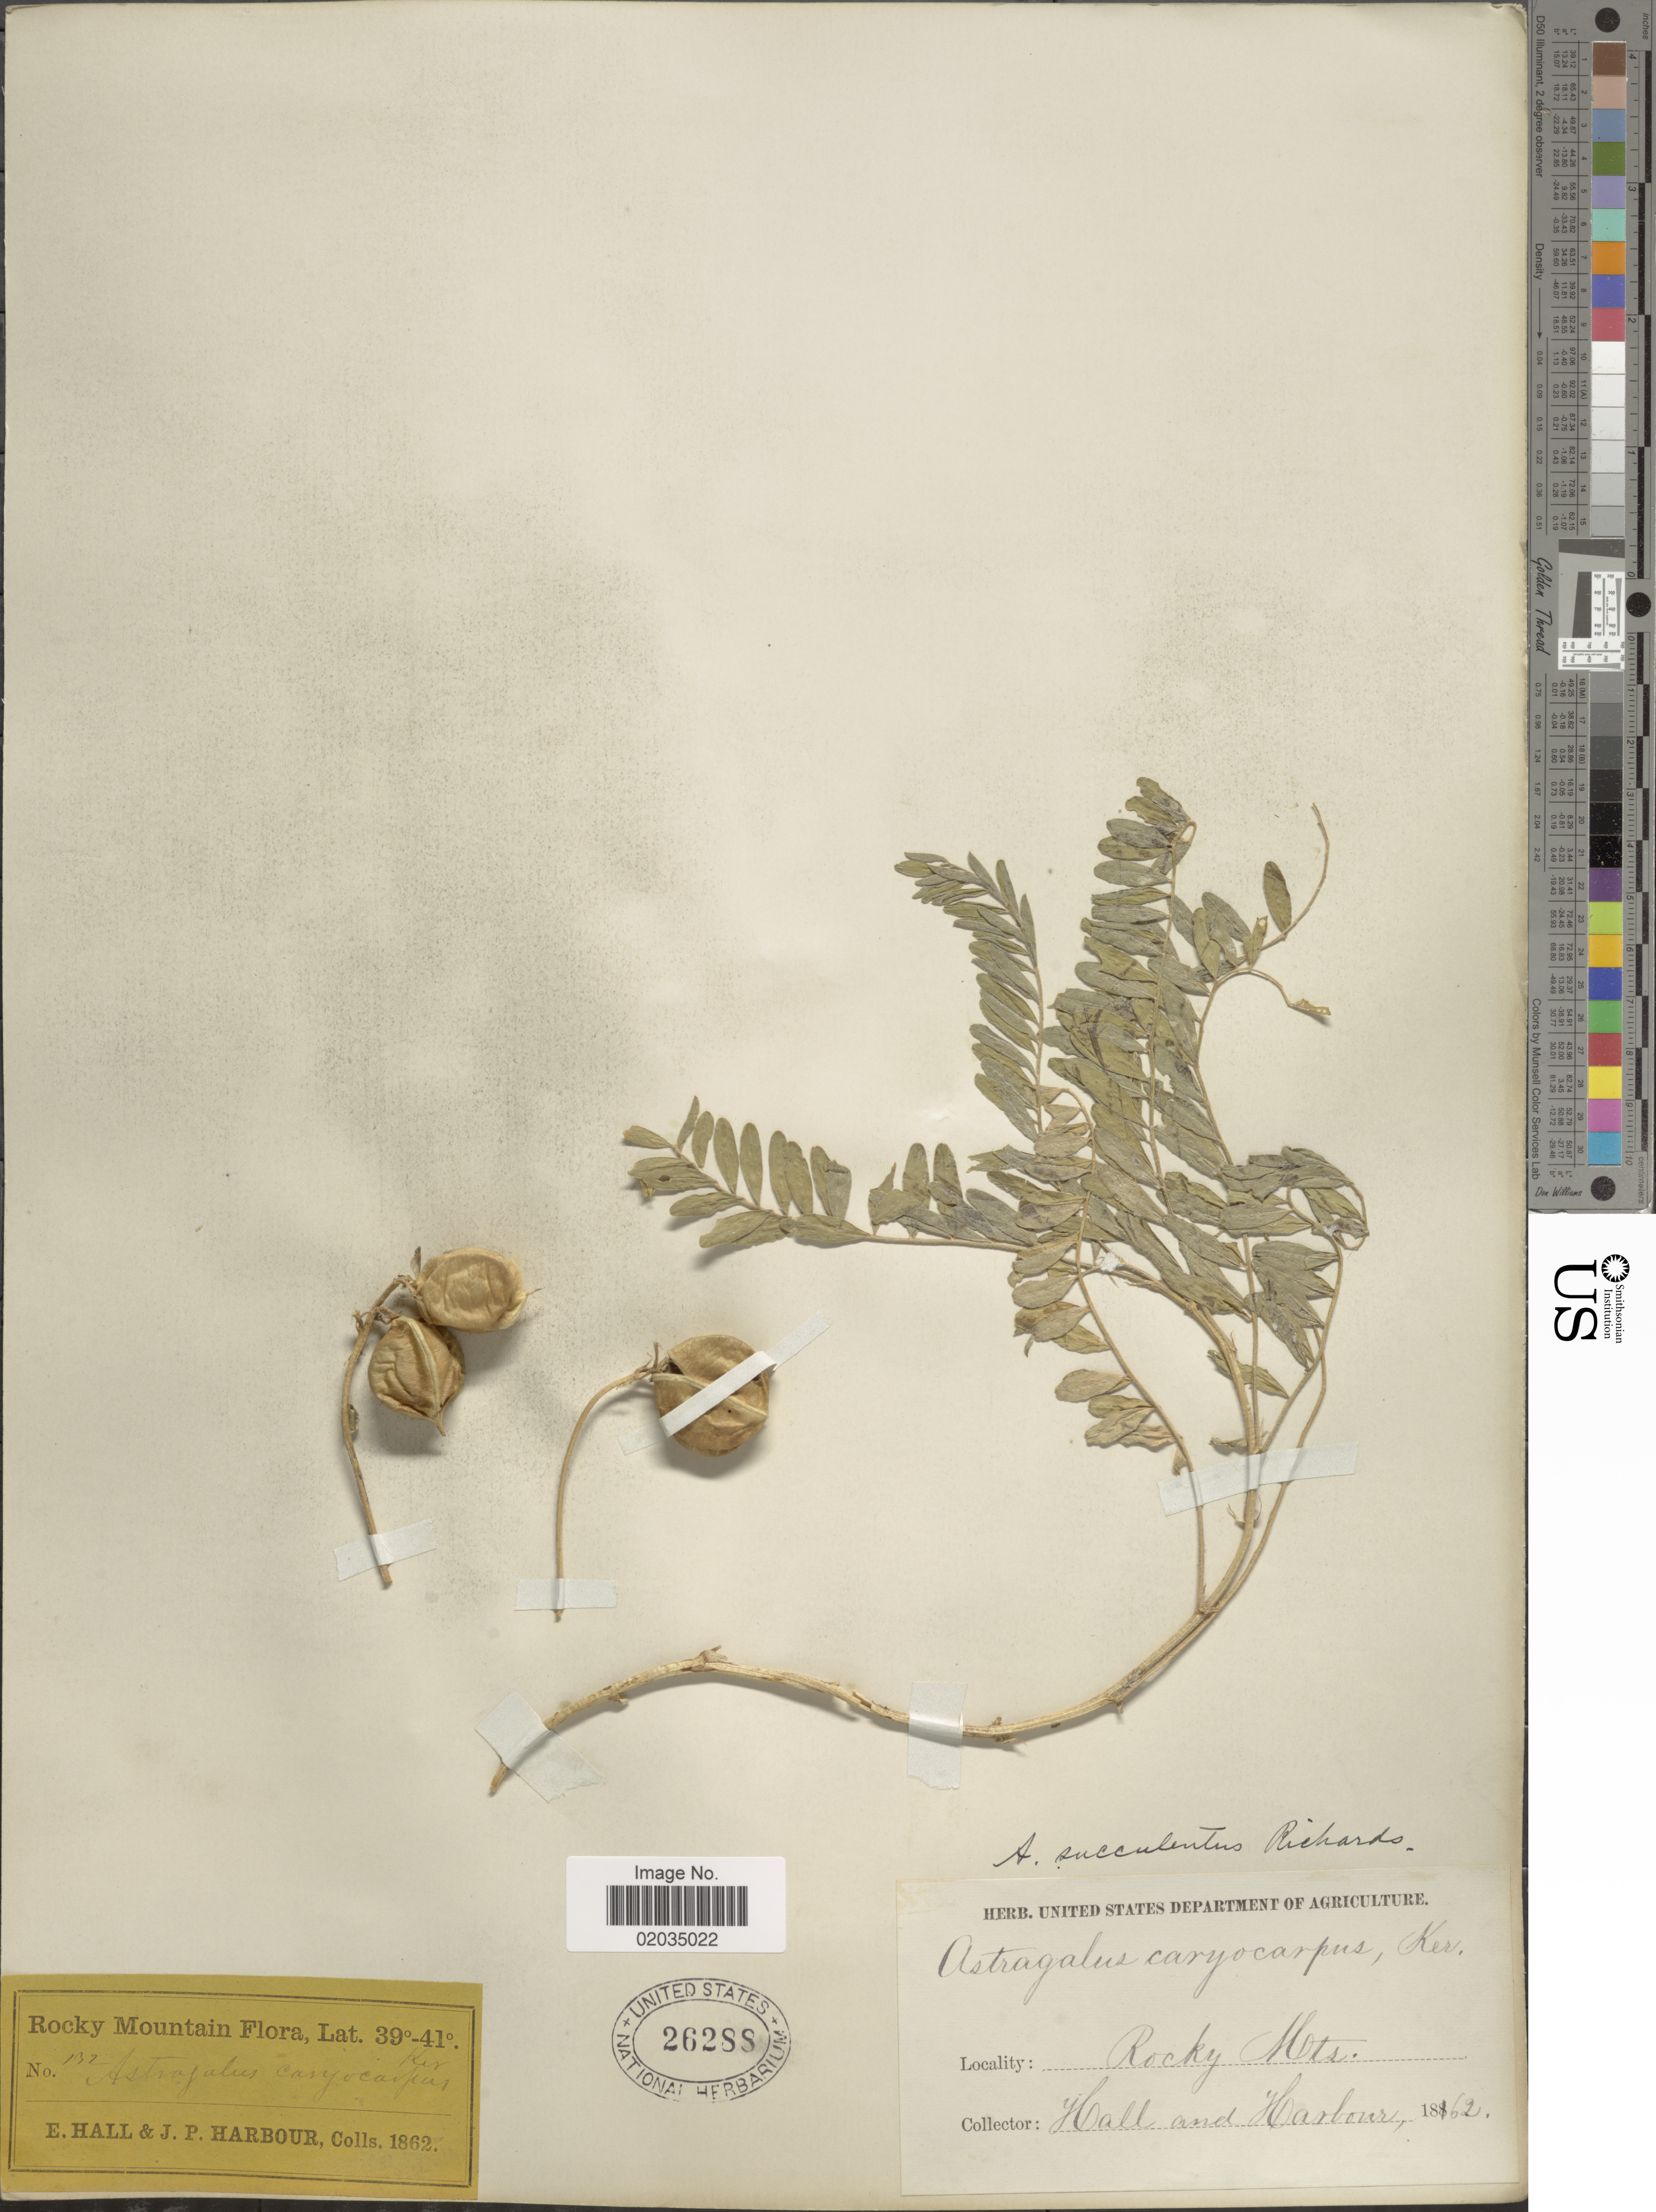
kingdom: Plantae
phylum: Tracheophyta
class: Magnoliopsida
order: Fabales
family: Fabaceae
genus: Astragalus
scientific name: Astragalus succulentus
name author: Richardson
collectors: E. Hall & J. Harbour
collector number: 132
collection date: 1862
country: United States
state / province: Colorado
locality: Rocky Mtns.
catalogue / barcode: US 26288